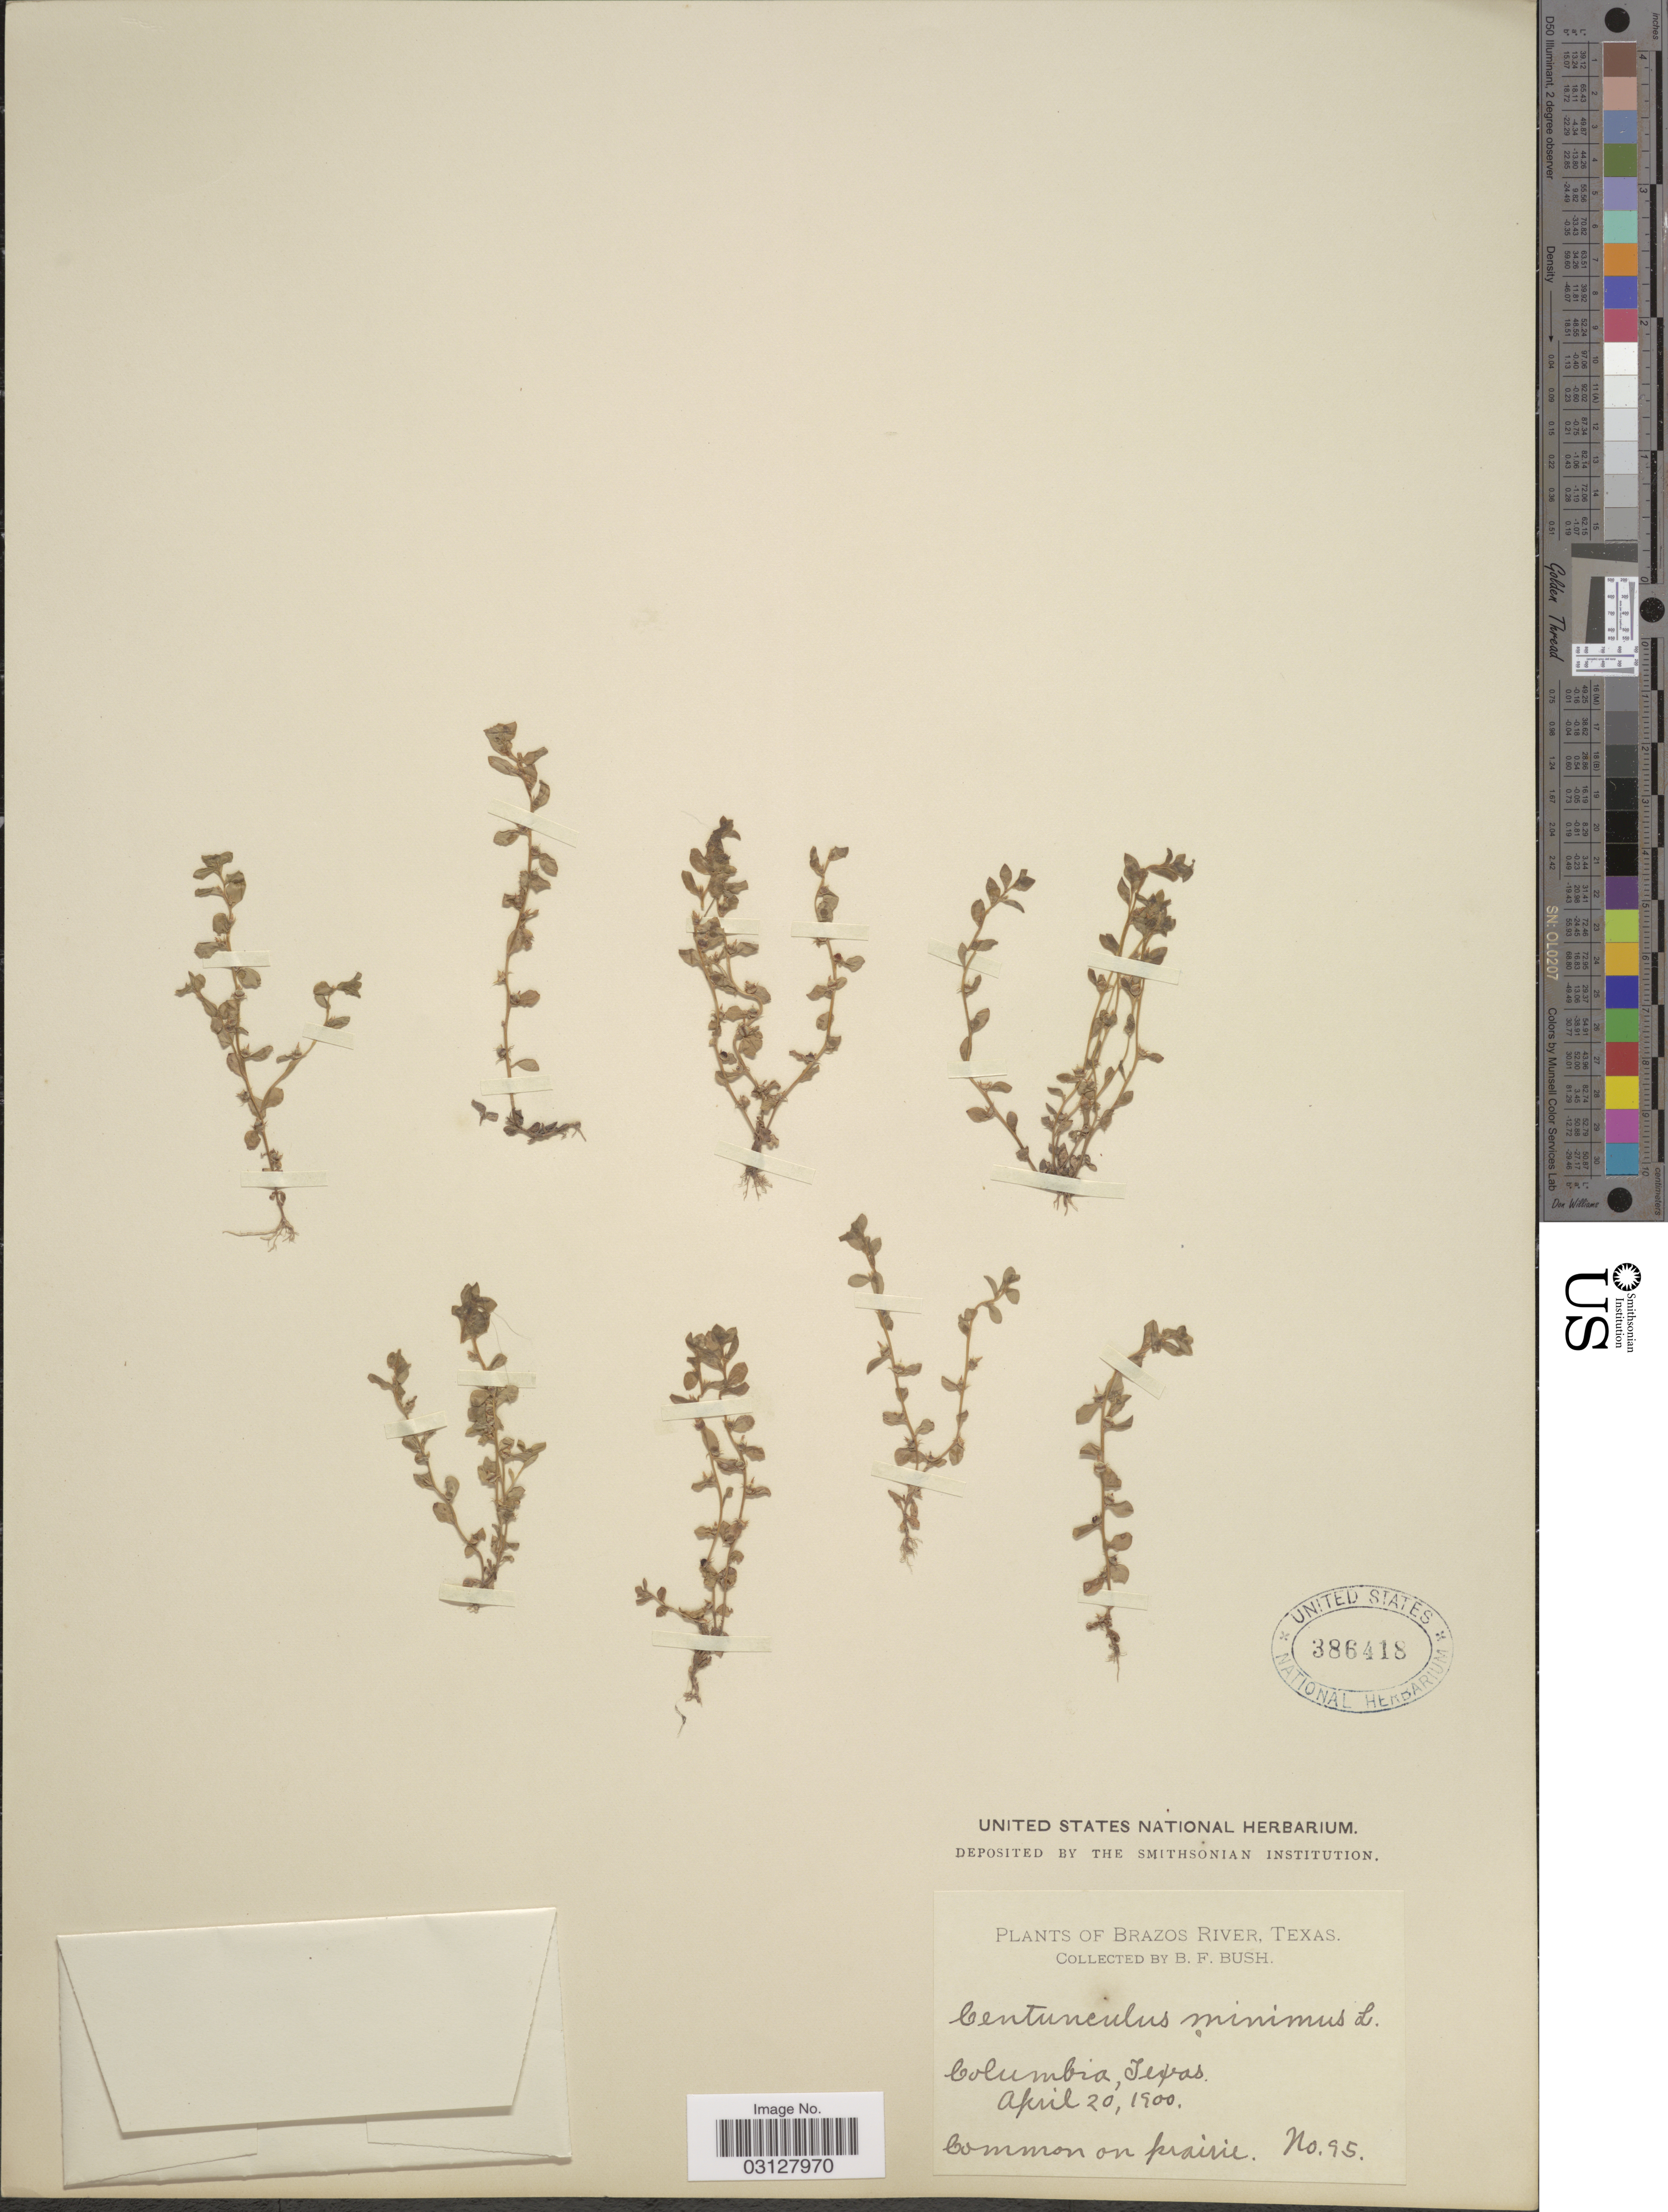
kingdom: Plantae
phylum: Tracheophyta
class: Magnoliopsida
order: Ericales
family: Primulaceae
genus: Centunculus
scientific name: Centunculus minimus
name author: L.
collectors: B. F. Bush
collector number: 95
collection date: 1900-04-20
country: United States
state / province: Texas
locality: Brazos River. Columbia.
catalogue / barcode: US 386418